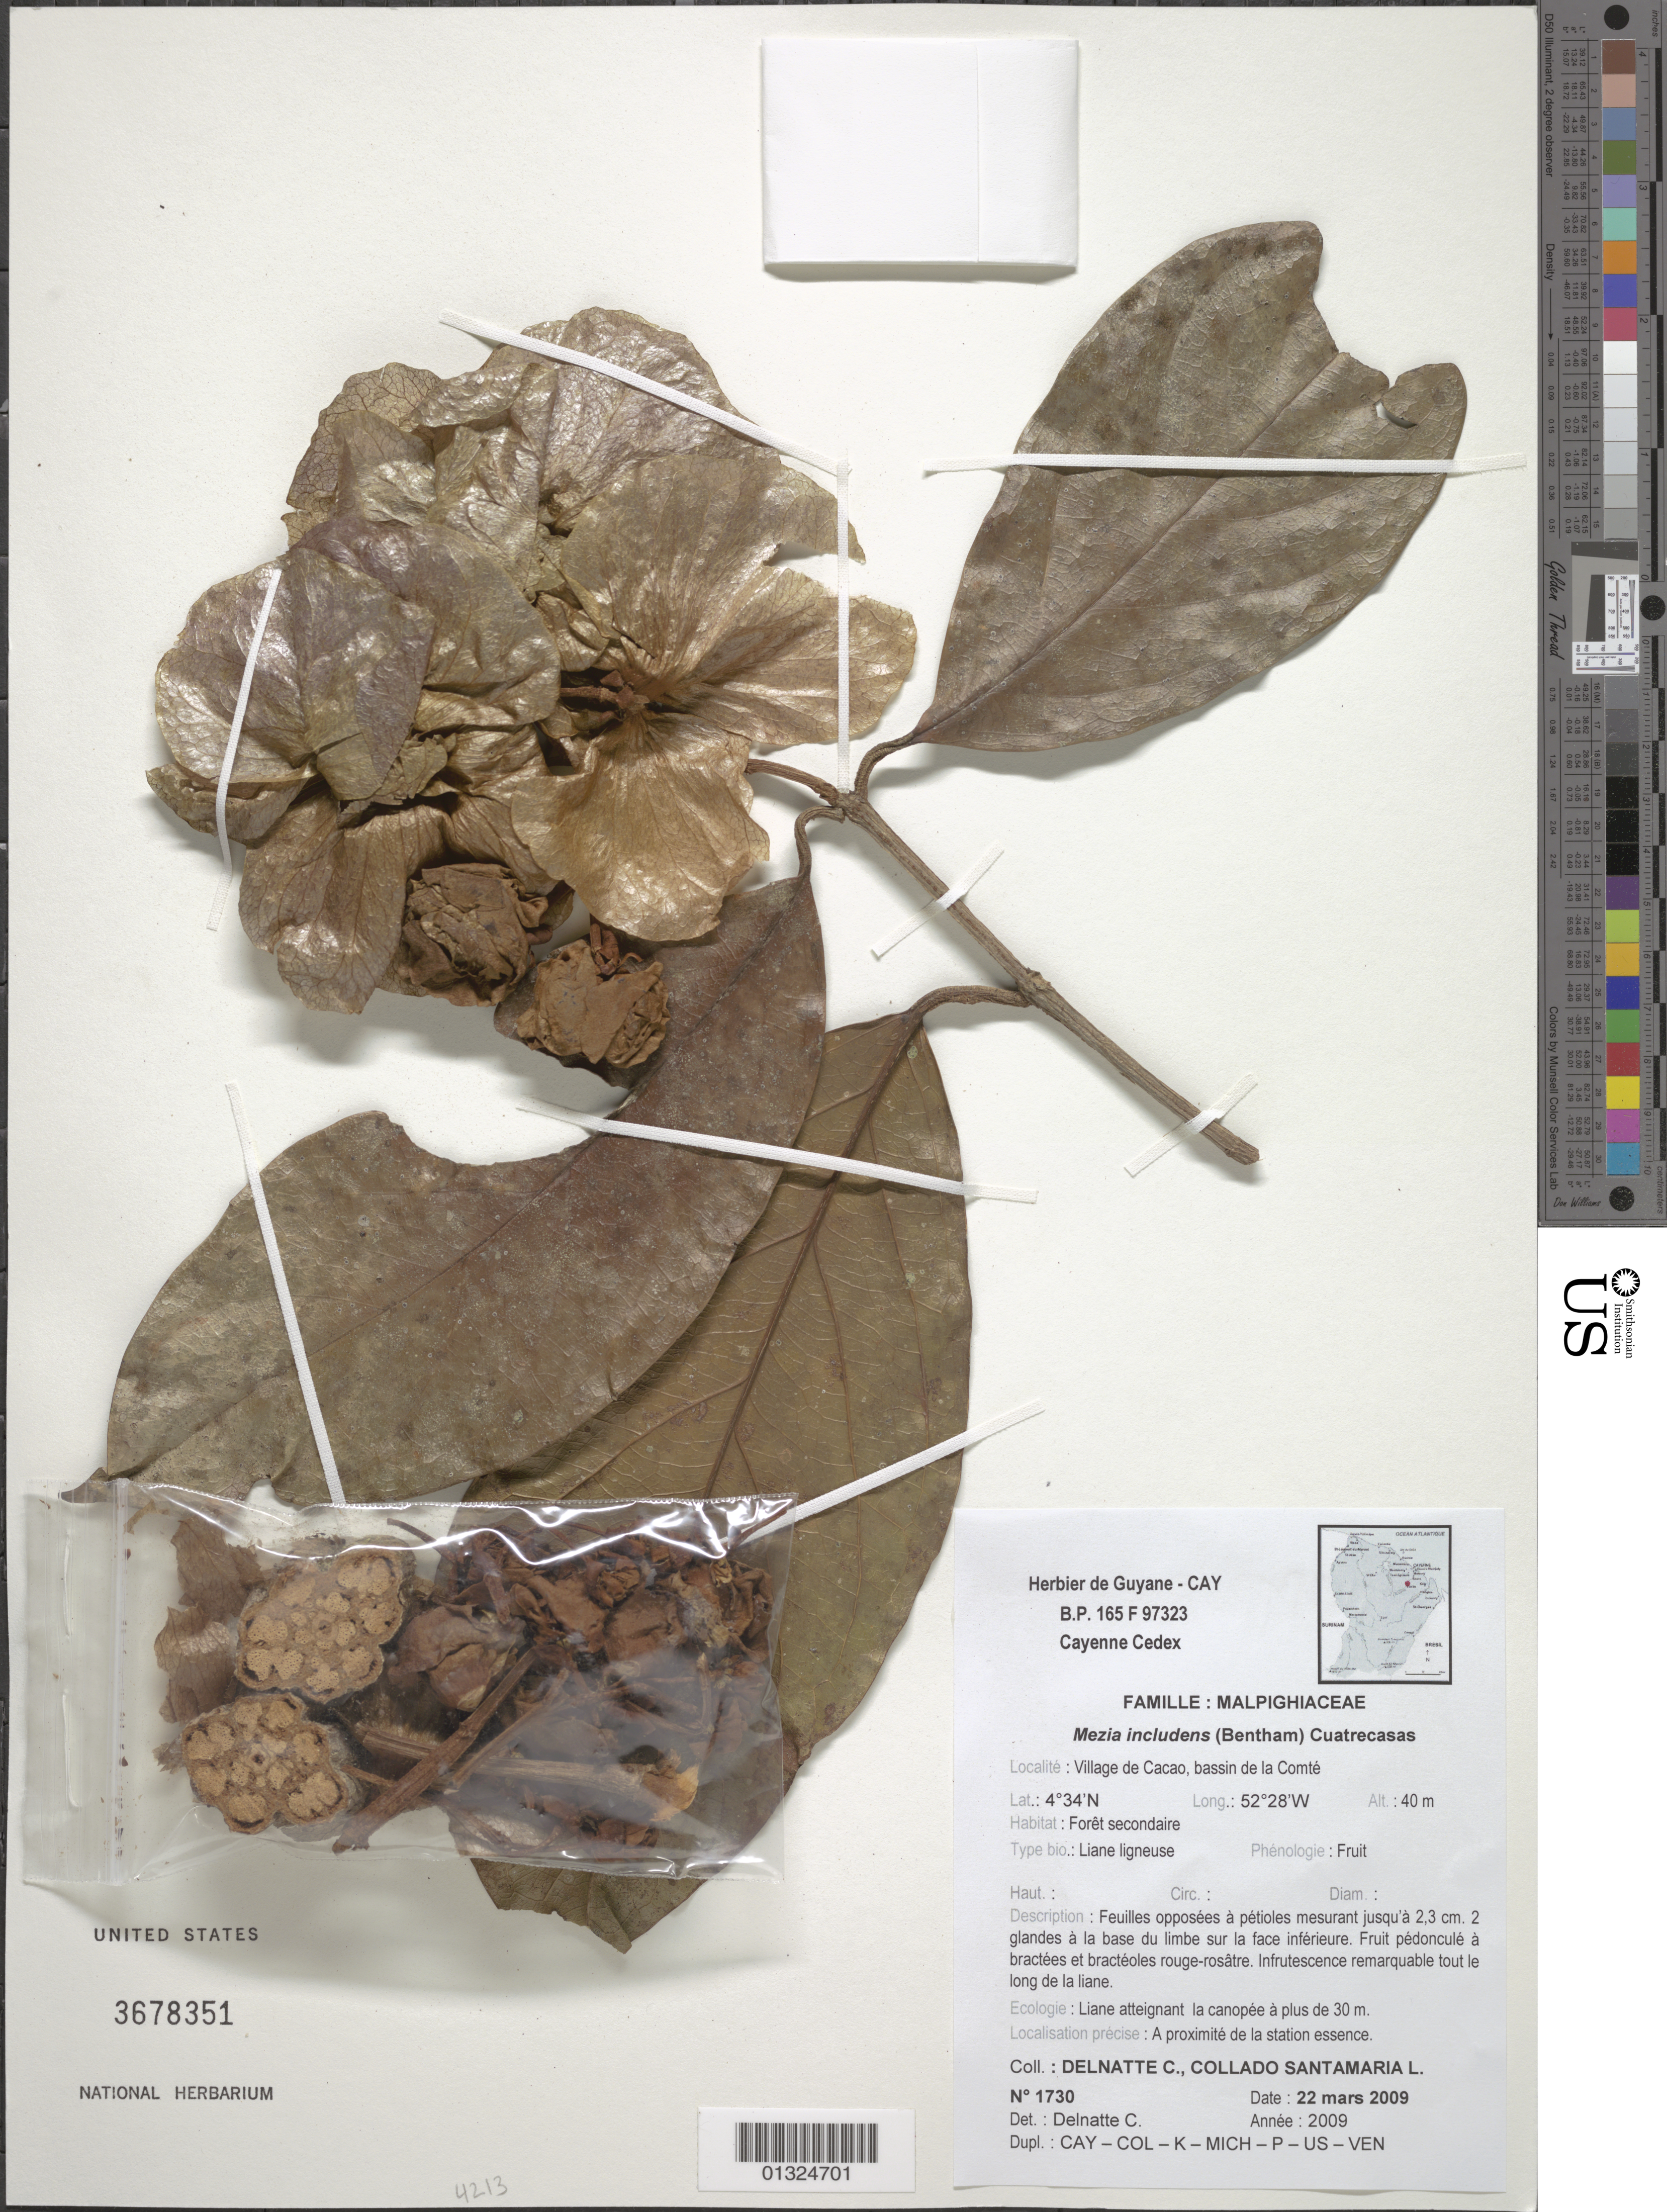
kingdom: Plantae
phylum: Tracheophyta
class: Magnoliopsida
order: Malpighiales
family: Malpighiaceae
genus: Mezia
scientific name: Mezia includens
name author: (Benth.) Cuatrec.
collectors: C. Delnatte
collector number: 1730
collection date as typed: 22 March 2009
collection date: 2009-03-22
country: French Guiana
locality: Village de Cacao, bassin de la Comte; a proximite de la station essence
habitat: liane atteignant la canopee a plus de 30m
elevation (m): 40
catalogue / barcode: US 3678351